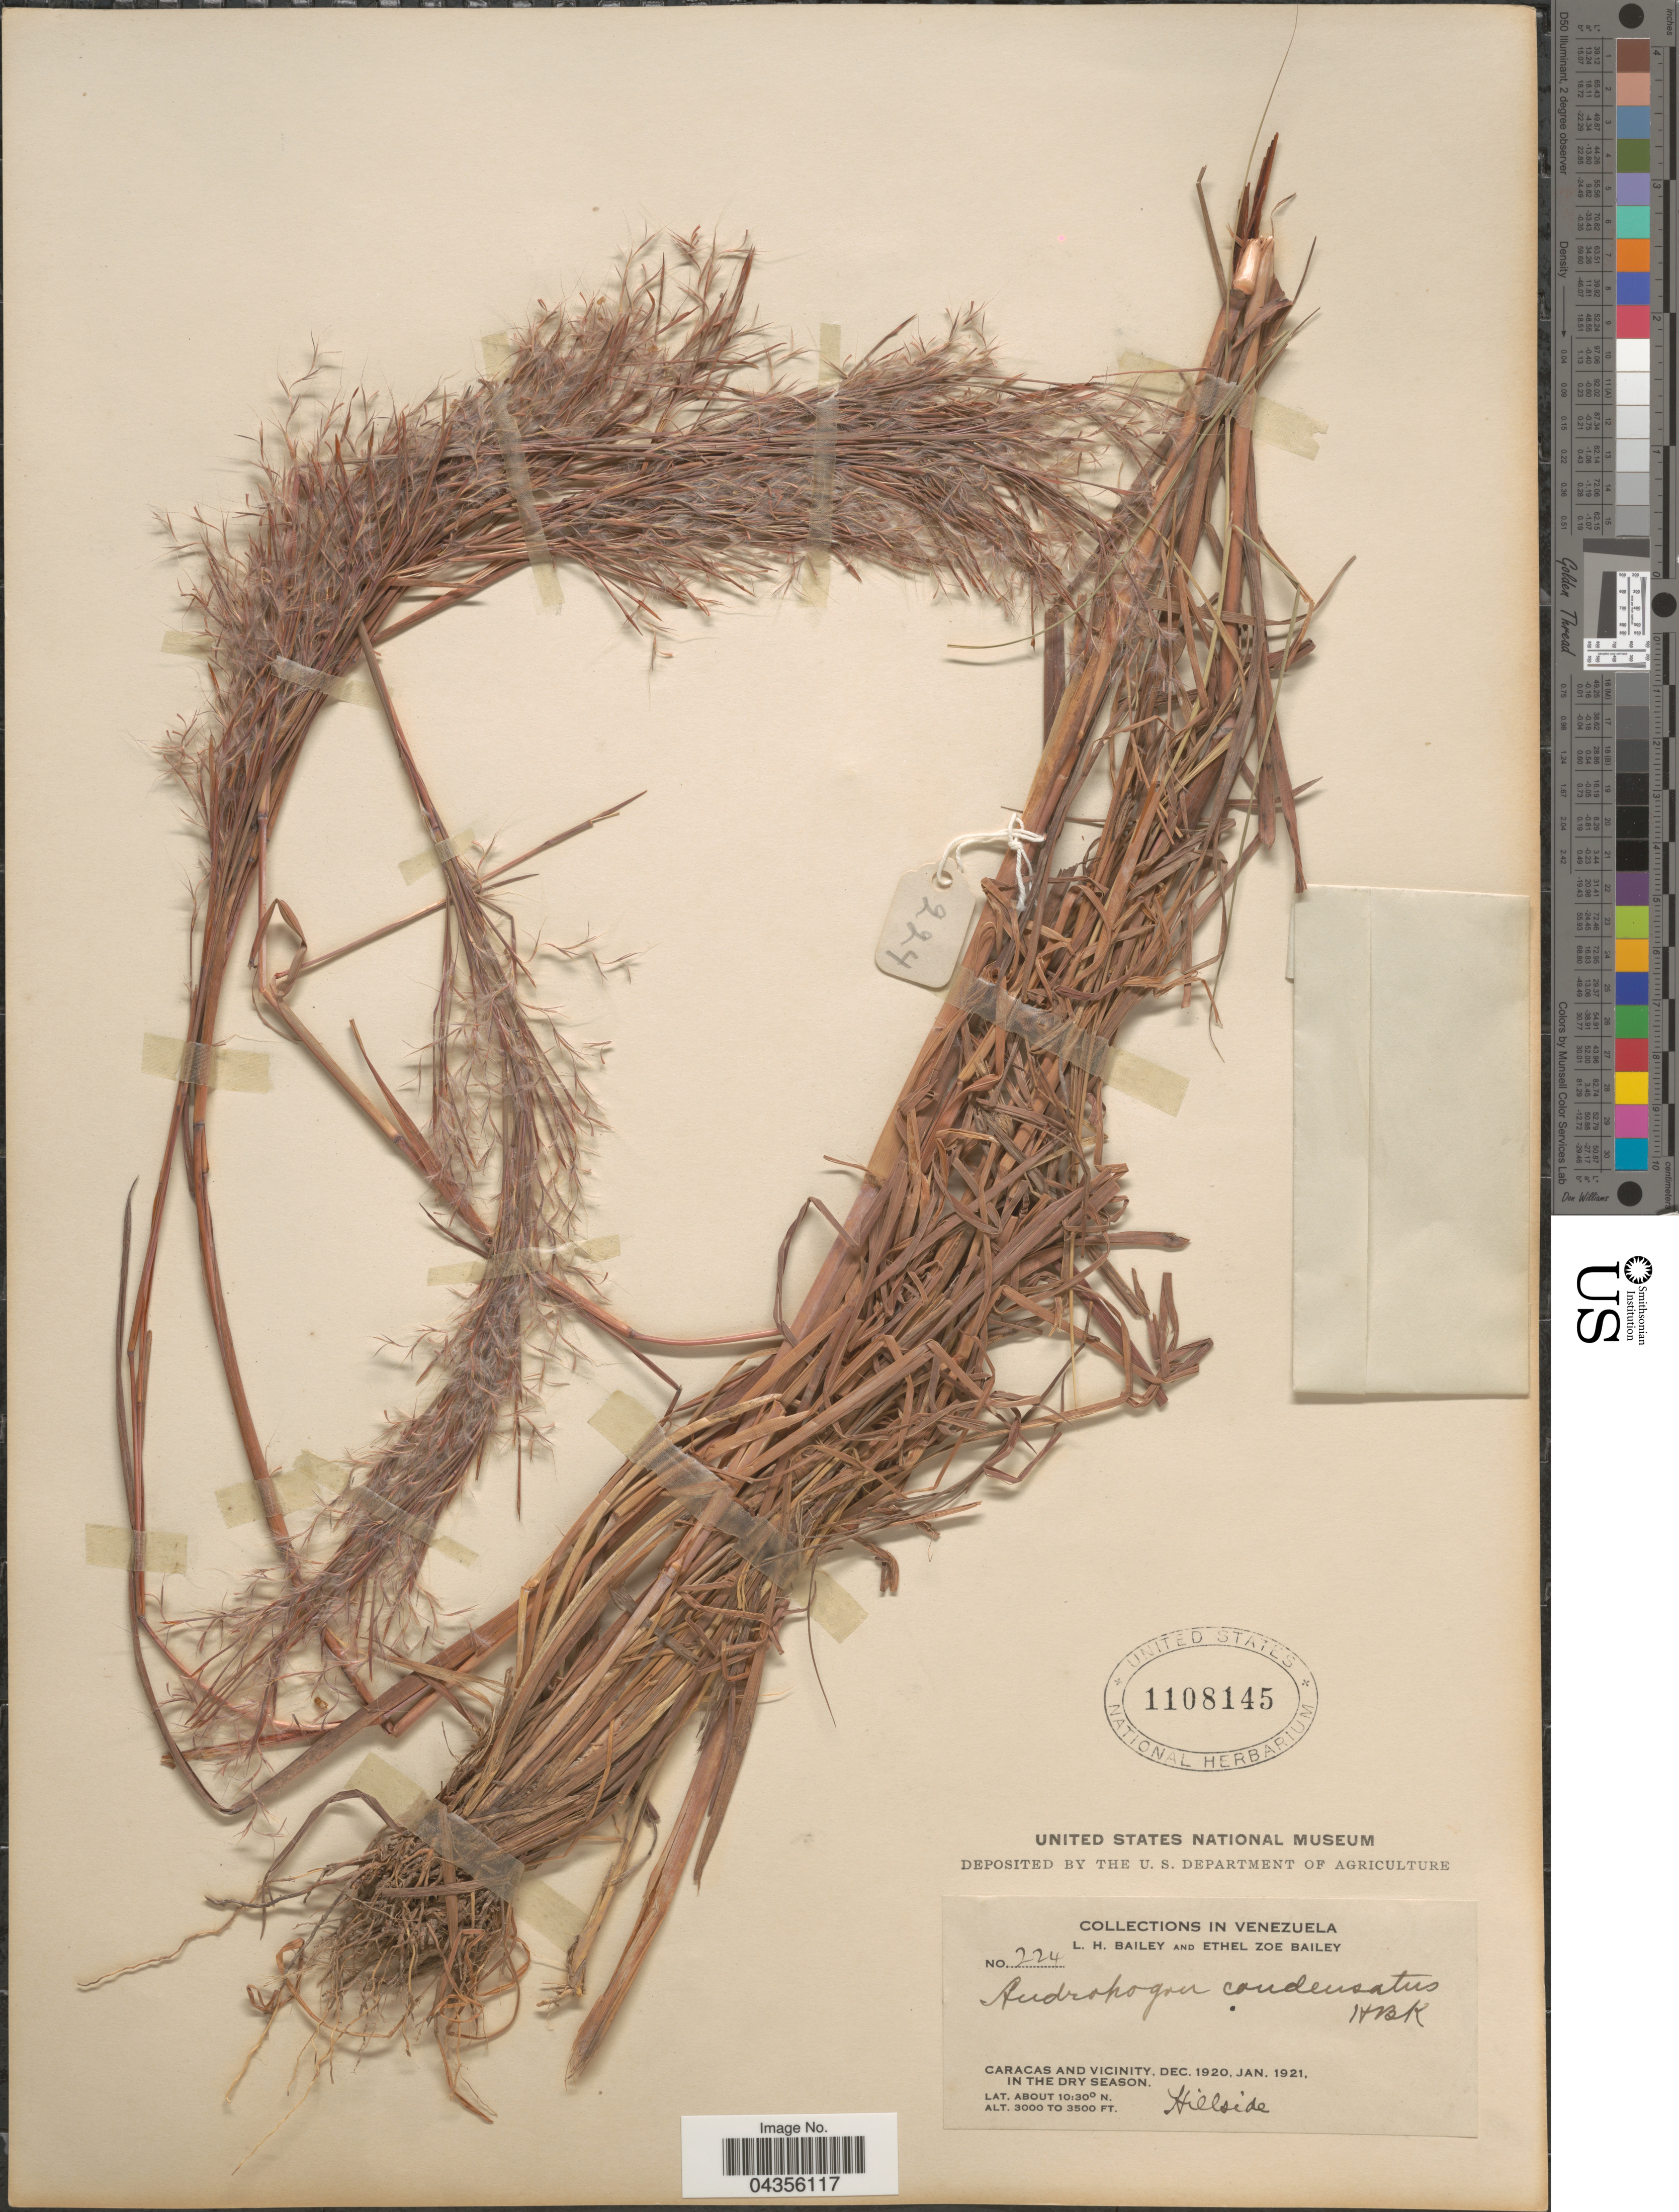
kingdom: Plantae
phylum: Tracheophyta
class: Liliopsida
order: Poales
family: Poaceae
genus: Schizachyrium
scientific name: Schizachyrium condensatum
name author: (Kunth) Nees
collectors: L. H. Bailey & E. Z. Bailey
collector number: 224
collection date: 1920-12/1921-01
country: Venezuela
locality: Caracas and vicinity, in the dry season.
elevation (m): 914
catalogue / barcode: US 1108145